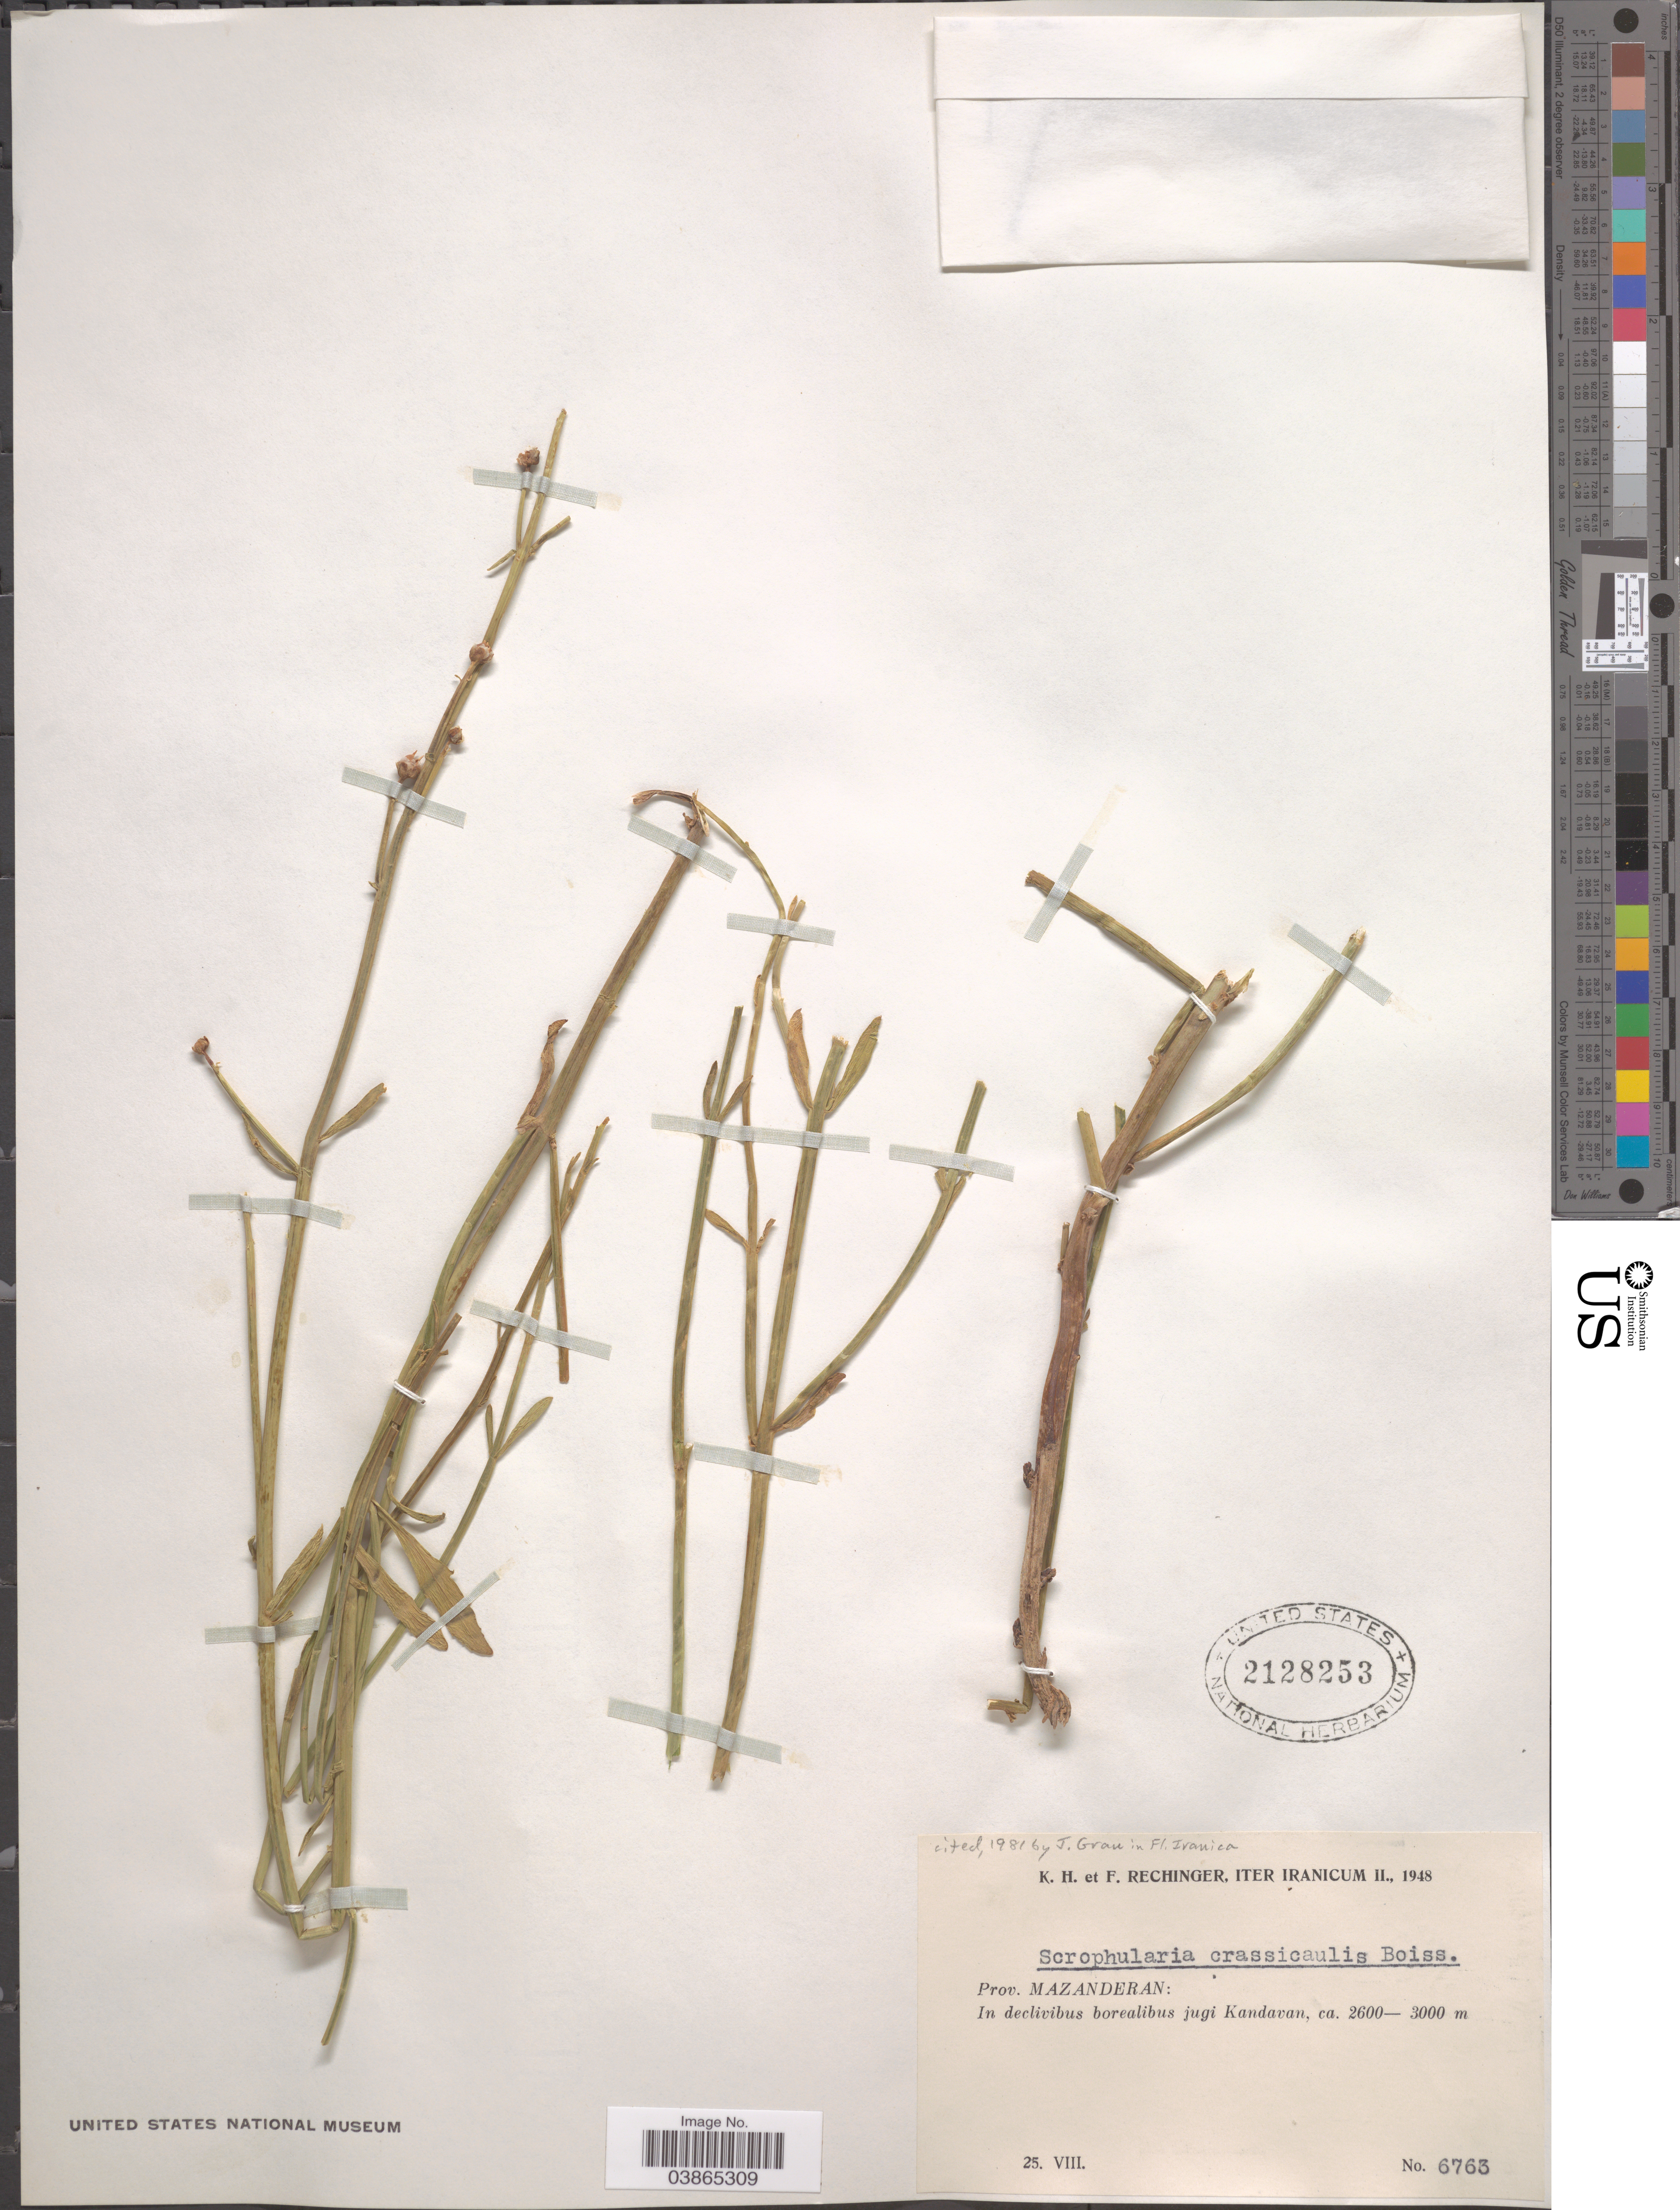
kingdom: Plantae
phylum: Tracheophyta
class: Magnoliopsida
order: Lamiales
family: Scrophulariaceae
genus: Scrophularia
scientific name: Scrophularia crassicaulis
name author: Boiss.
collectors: K. H. Rechinger & F. Rechinger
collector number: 6763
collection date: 1948-08-25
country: Iran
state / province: Mazandaran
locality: Iter Iranicum II. Prov. Mazanderan: In declivibus borealibus jugi Kandavan.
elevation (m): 2600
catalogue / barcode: US 2128253